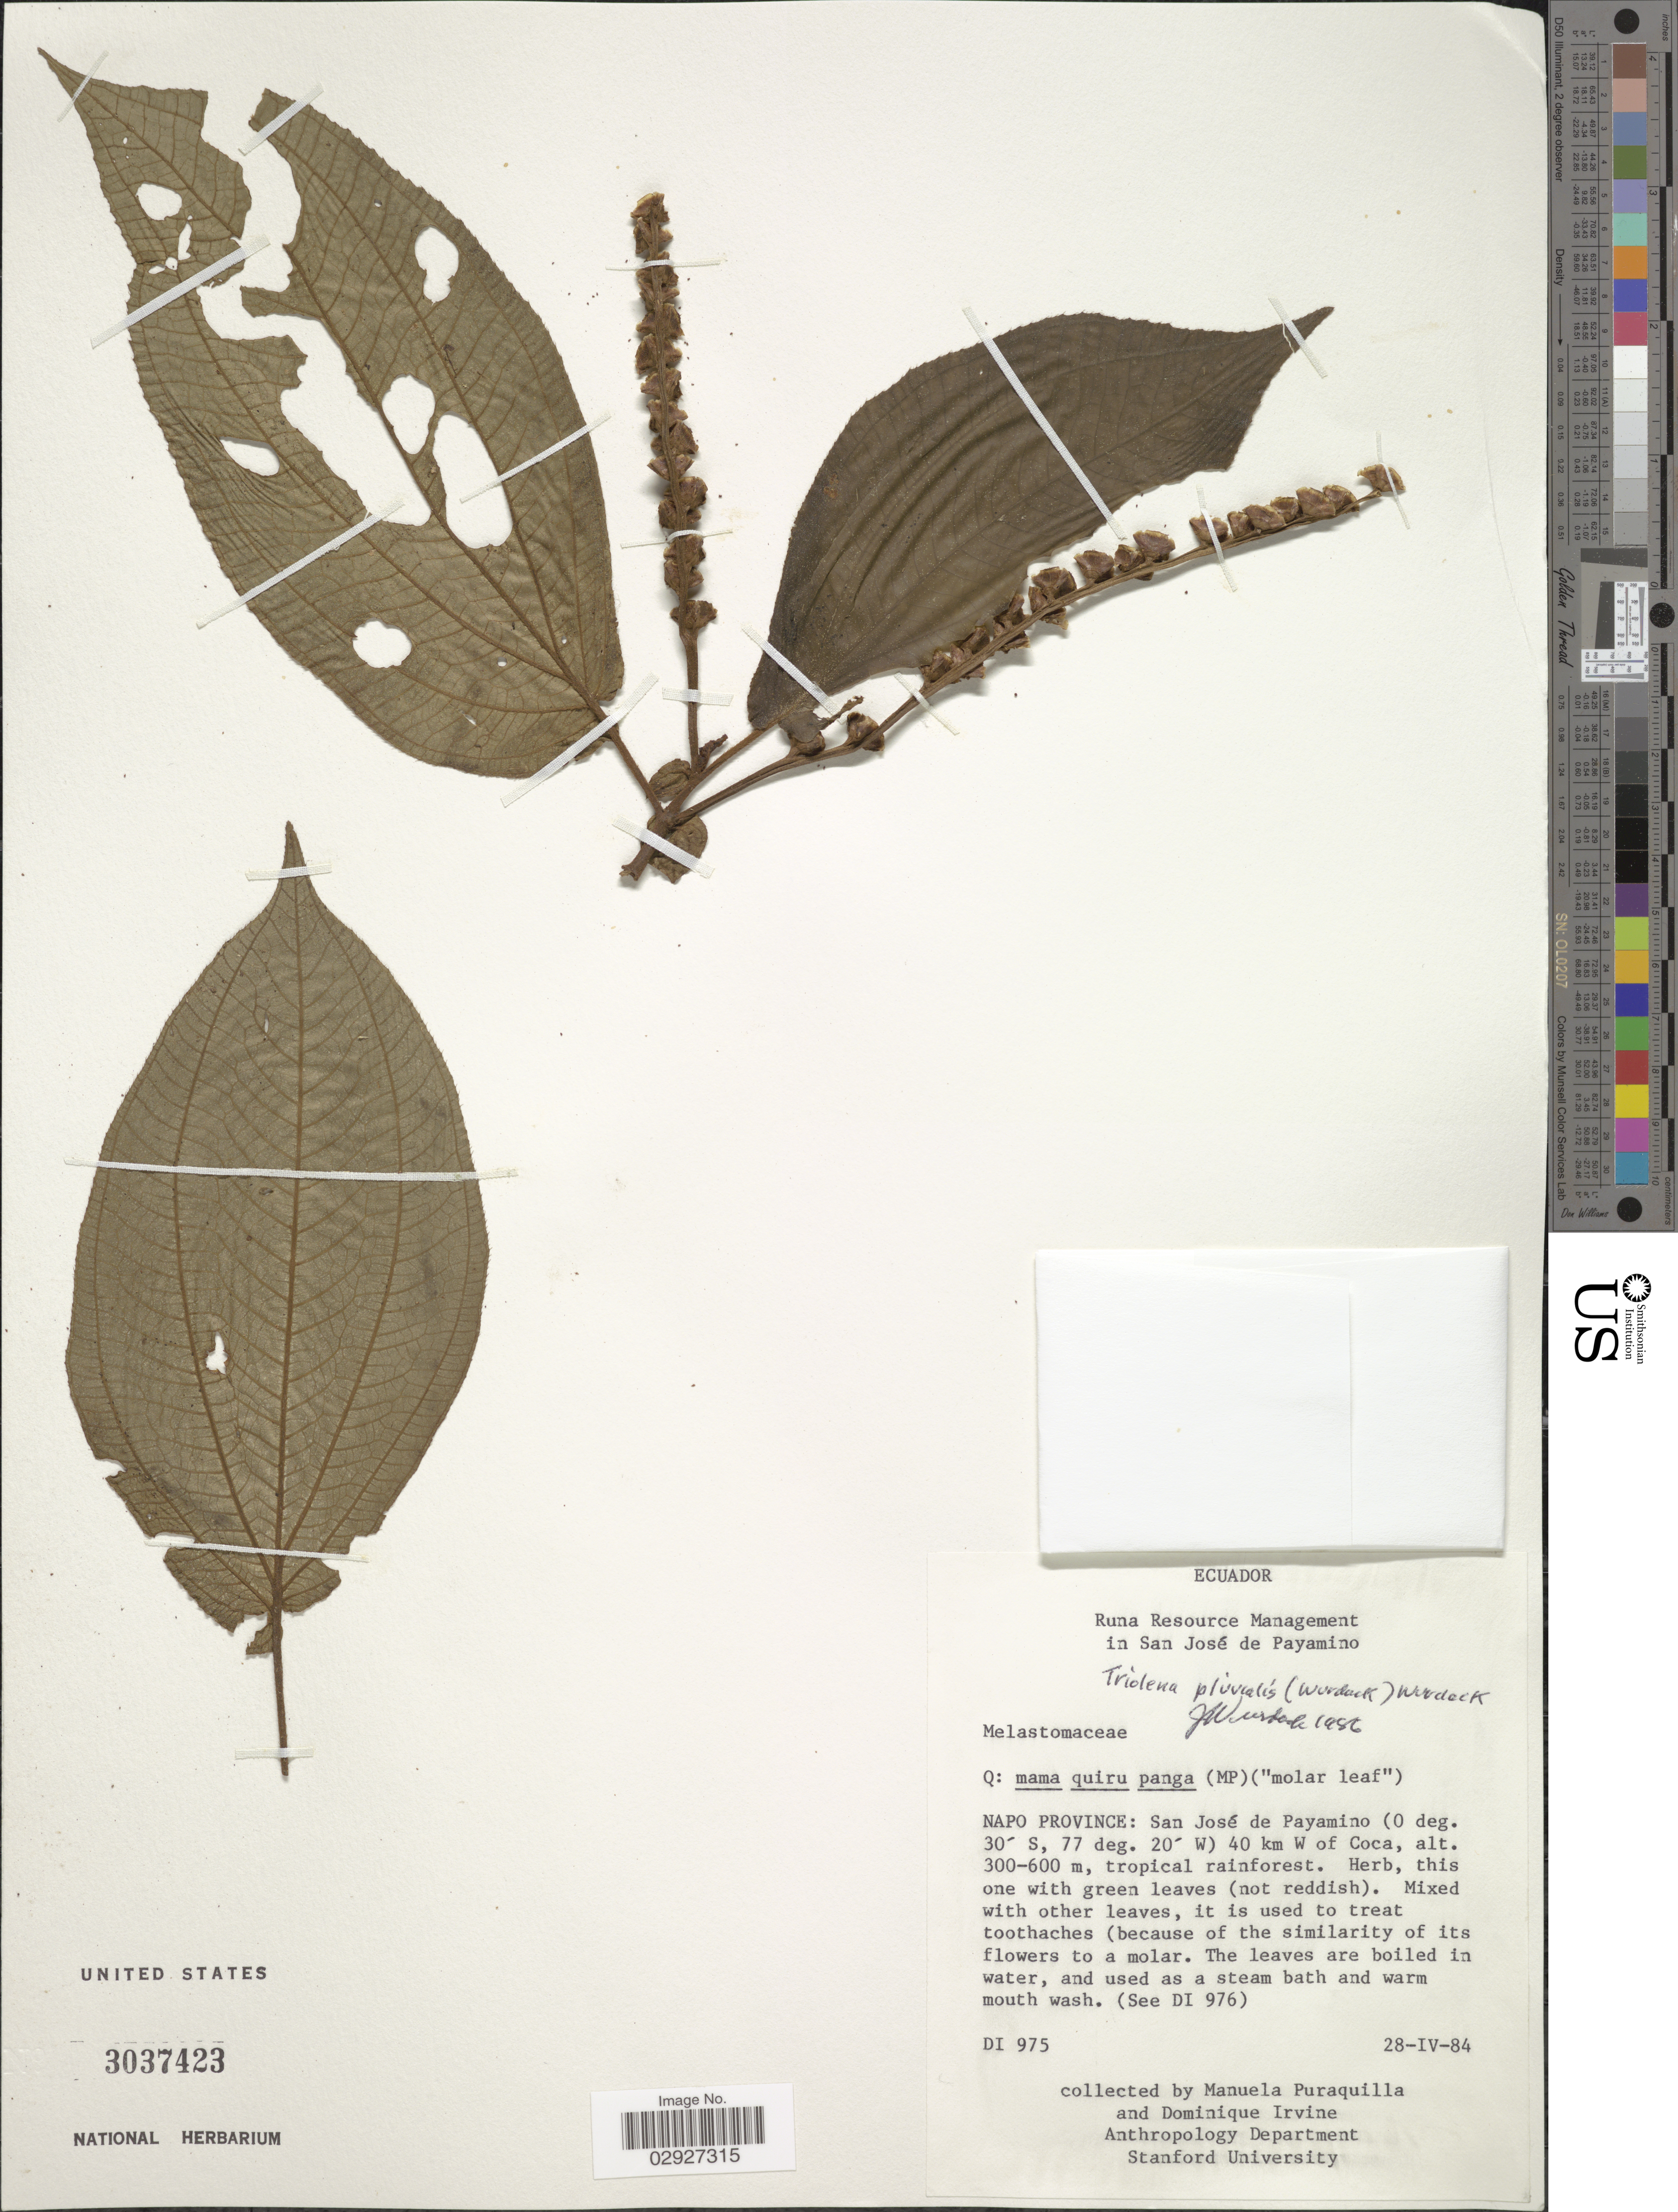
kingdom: Plantae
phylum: Tracheophyta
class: Magnoliopsida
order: Myrtales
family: Melastomataceae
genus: Triolena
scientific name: Triolena pluvialis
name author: (Wurdack) Wurdack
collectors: M. Puraquilla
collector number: DI 975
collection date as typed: Transcribed d/m/y: 28/4/84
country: Ecuador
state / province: Napo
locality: Runa Resource Management, in San José de Payamino [unsure placement] Napo Province: 40 km W of Coca.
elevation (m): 300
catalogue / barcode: US 3037423